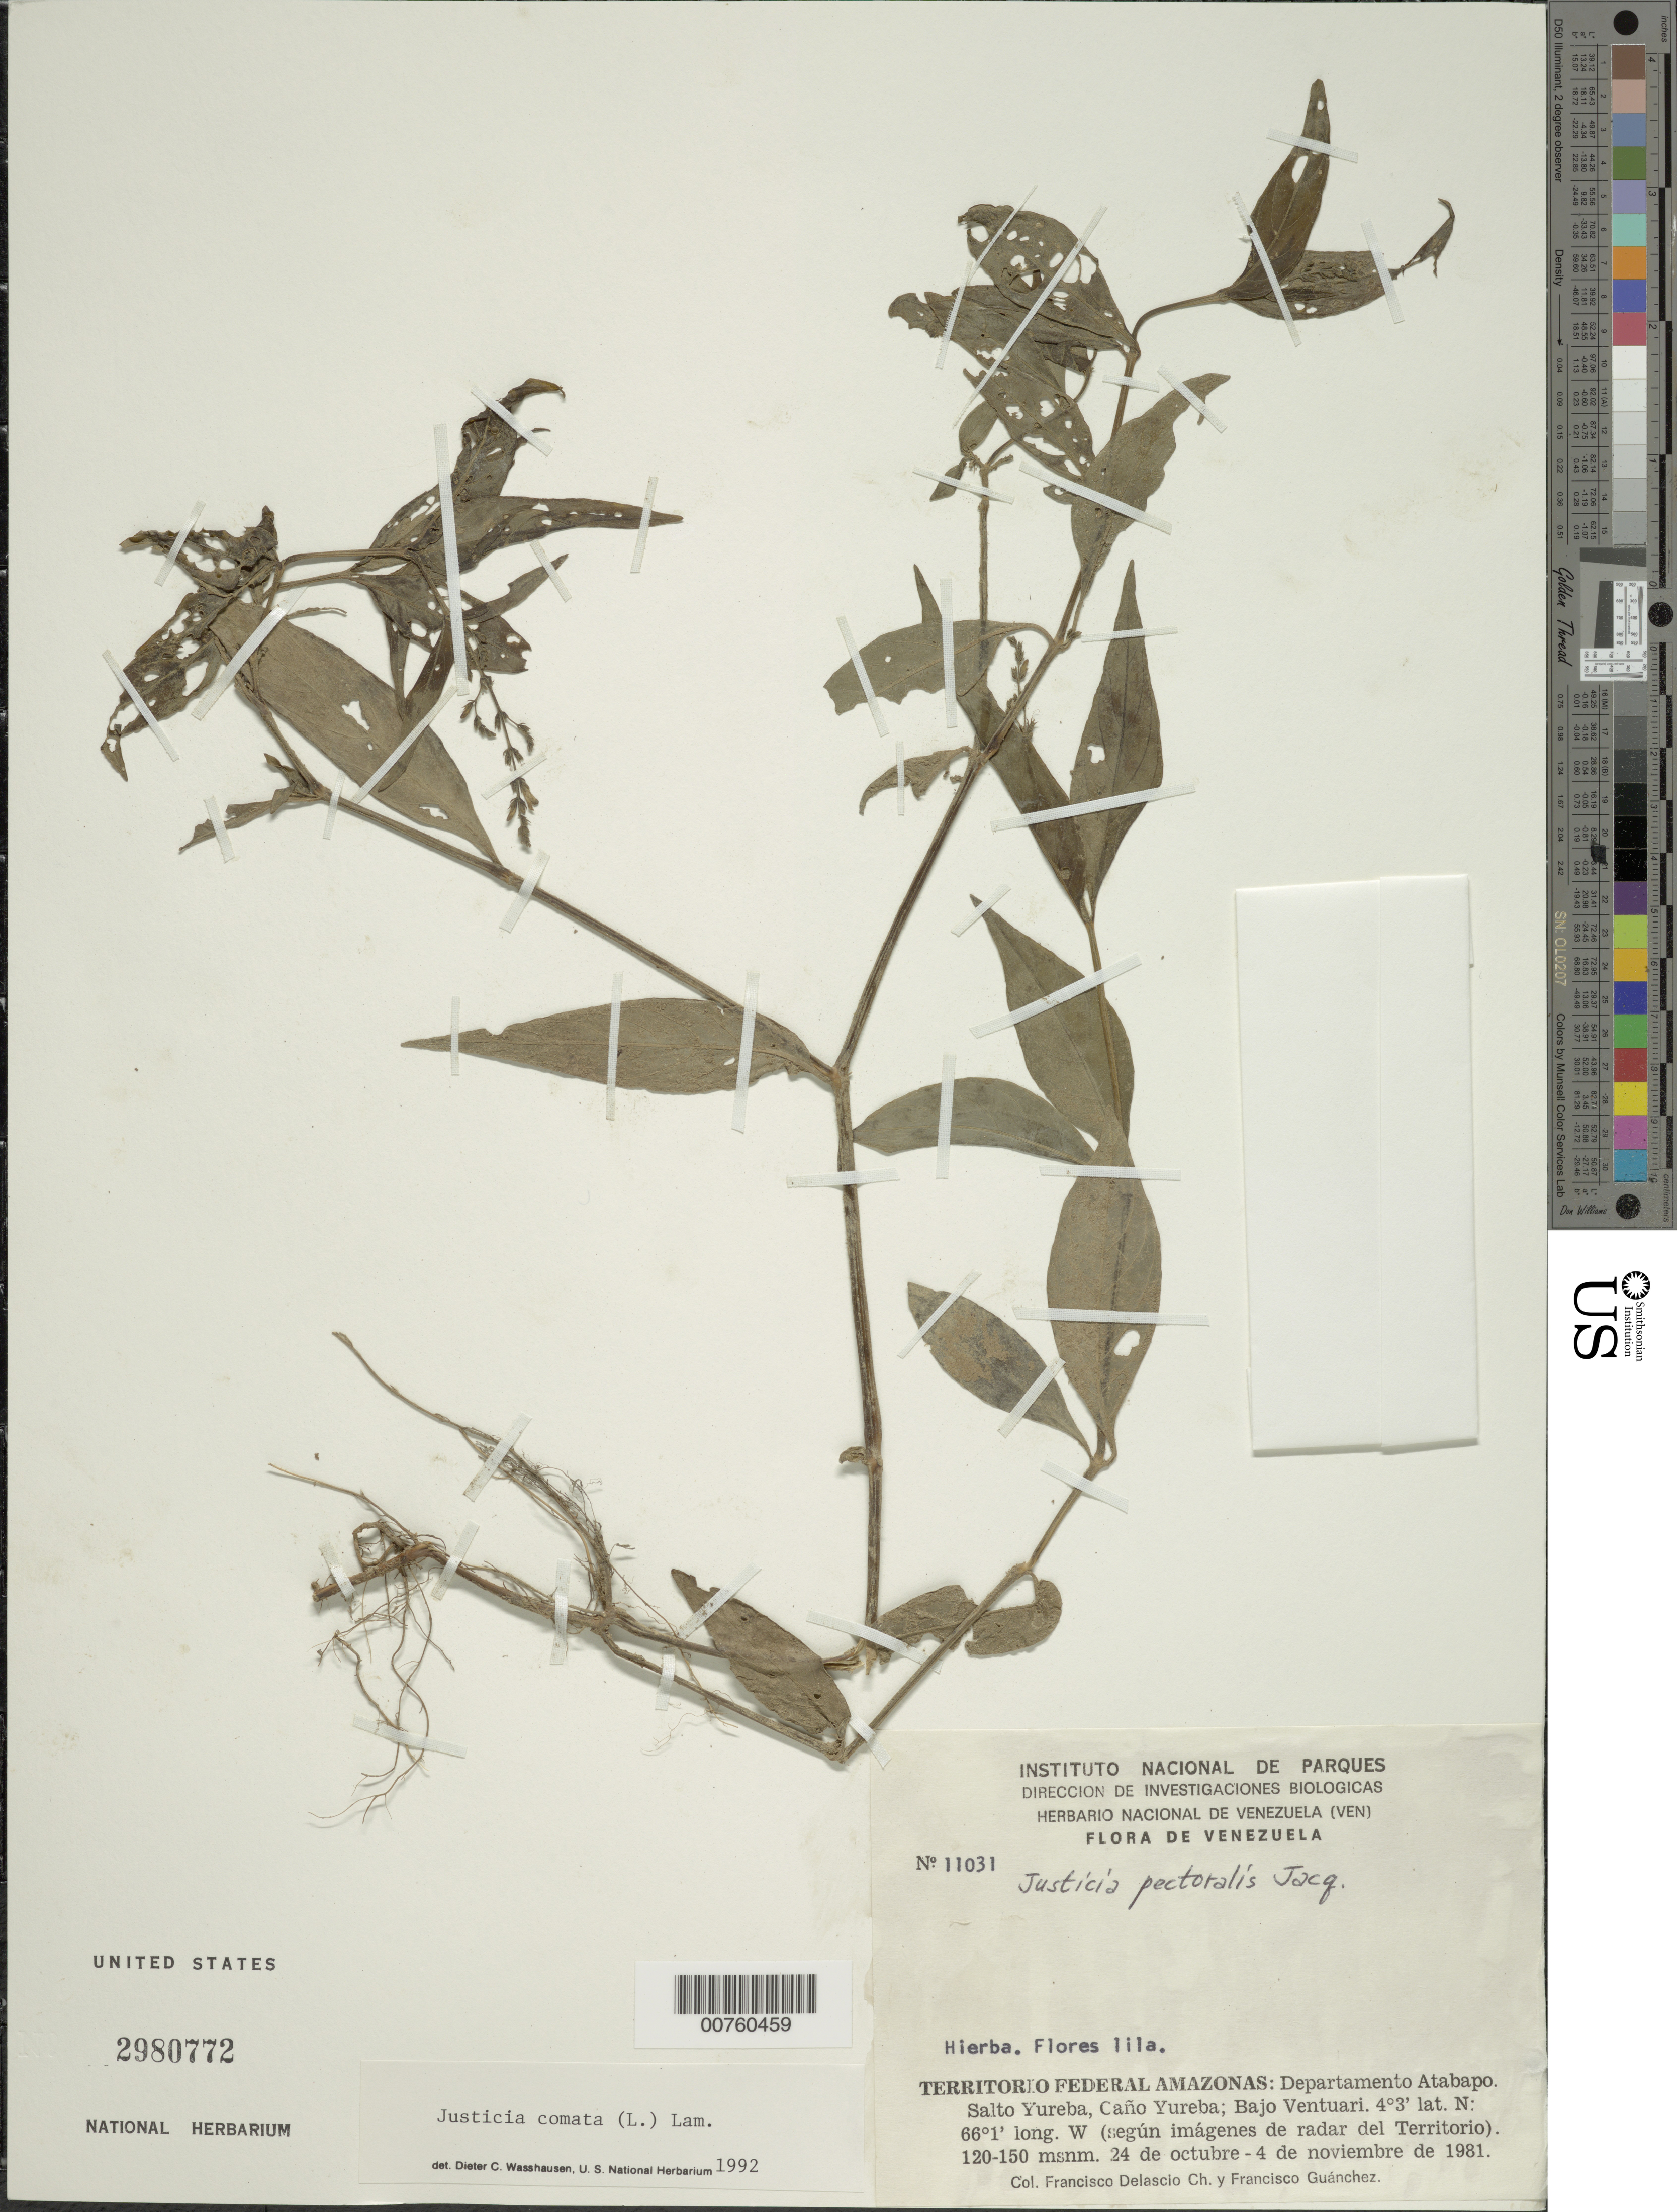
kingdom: Plantae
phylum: Tracheophyta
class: Magnoliopsida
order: Lamiales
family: Acanthaceae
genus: Justicia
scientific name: Justicia comata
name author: (L.) Lam.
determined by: Wasshausen, Dieter C., (BOT), Smithsonian Institution - National Museum of Natural History (UNITED STATES)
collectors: F. Delascio C. & F. Guánchez M.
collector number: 11031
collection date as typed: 24-Oct-81 to 4-Nov-81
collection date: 1981-10-24/1981-11-04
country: Venezuela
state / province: Amazonas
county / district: Atabapo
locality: Salto Yureba, Caño Yureba, Bajo Ventuari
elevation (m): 120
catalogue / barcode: US 2980772